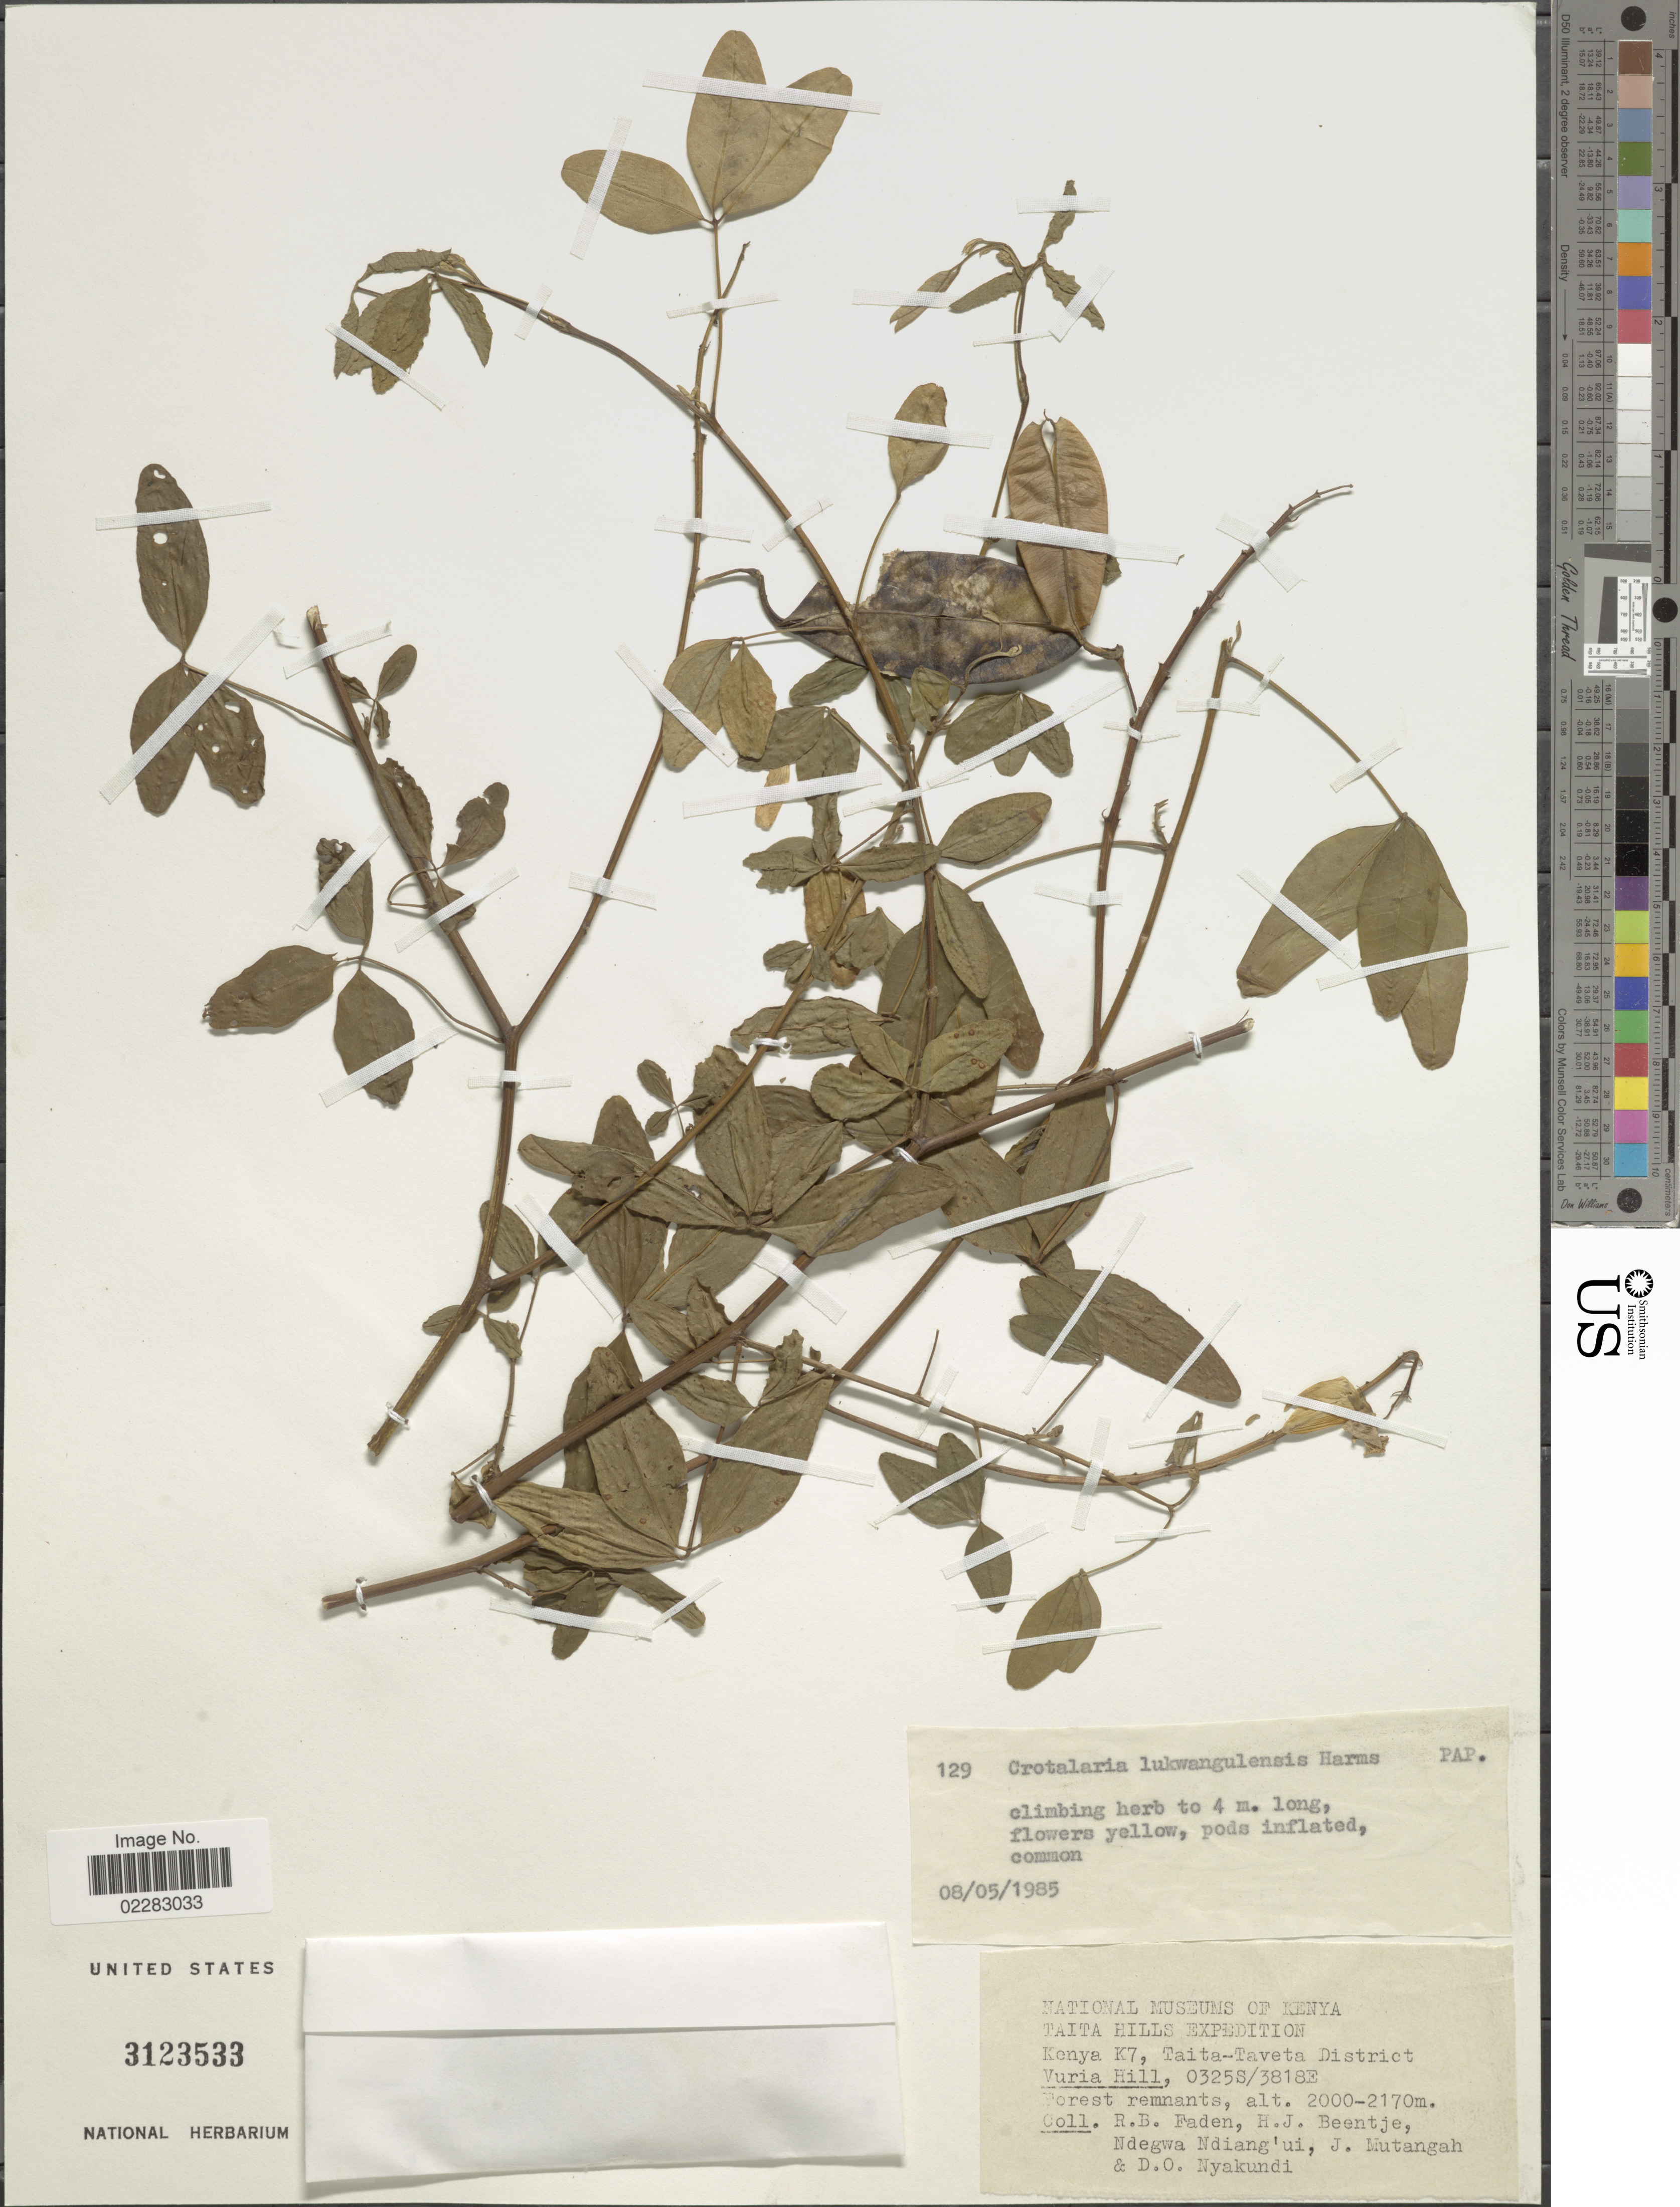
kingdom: Plantae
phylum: Tracheophyta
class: Magnoliopsida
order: Fabales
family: Fabaceae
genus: Crotalaria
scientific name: Crotalaria lukwangulensis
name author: Harms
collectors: R. B. Faden, H. J. Beentje, Ndegwa Ndiang'ui, J. Mutangah & D. Nyakundi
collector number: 129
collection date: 1985-05-08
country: Kenya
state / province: Taita Taveta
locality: Taita Hills, Kenya K7, Vuria Hill, forest remnants.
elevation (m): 2000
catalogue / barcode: US 3123533